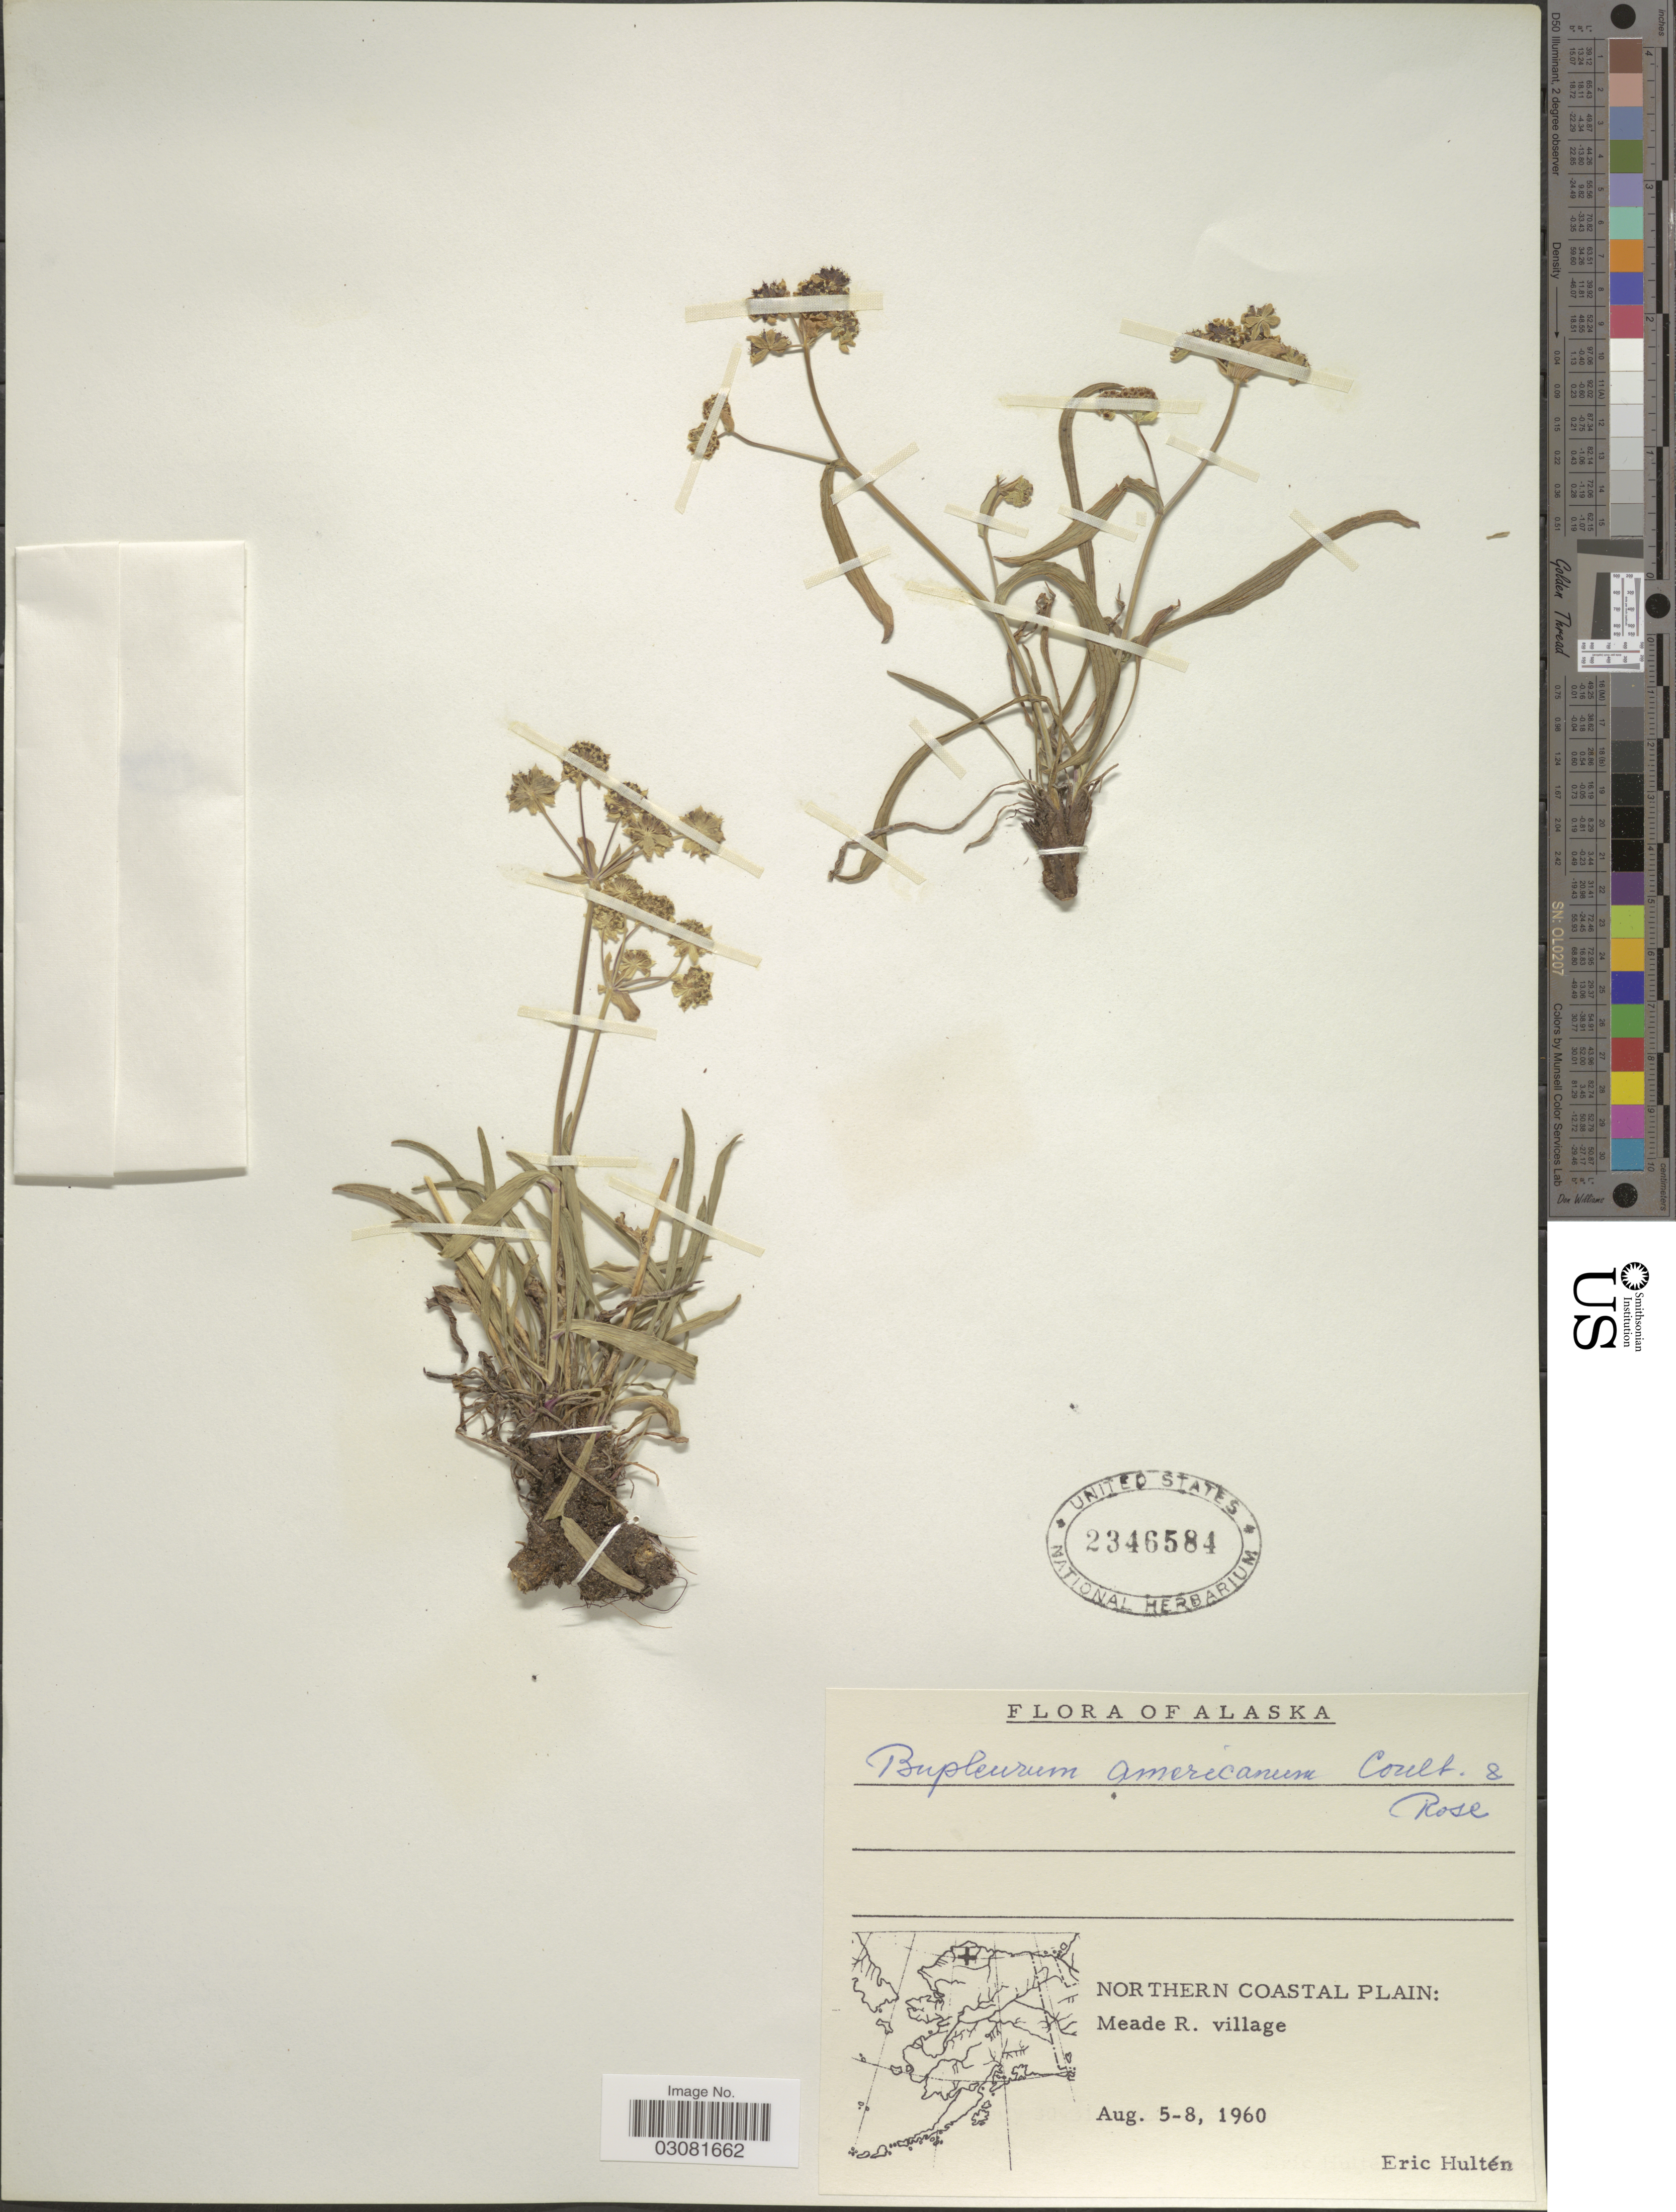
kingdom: Plantae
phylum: Tracheophyta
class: Magnoliopsida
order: Apiales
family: Apiaceae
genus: Bupleurum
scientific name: Bupleurum americanum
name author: J.M. Coult. & Rose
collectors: E. G. Hultén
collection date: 1960-08-05/1960-08-08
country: United States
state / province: Alaska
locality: Northern Coastal Plain, Meade R. village.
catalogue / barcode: US 2346584